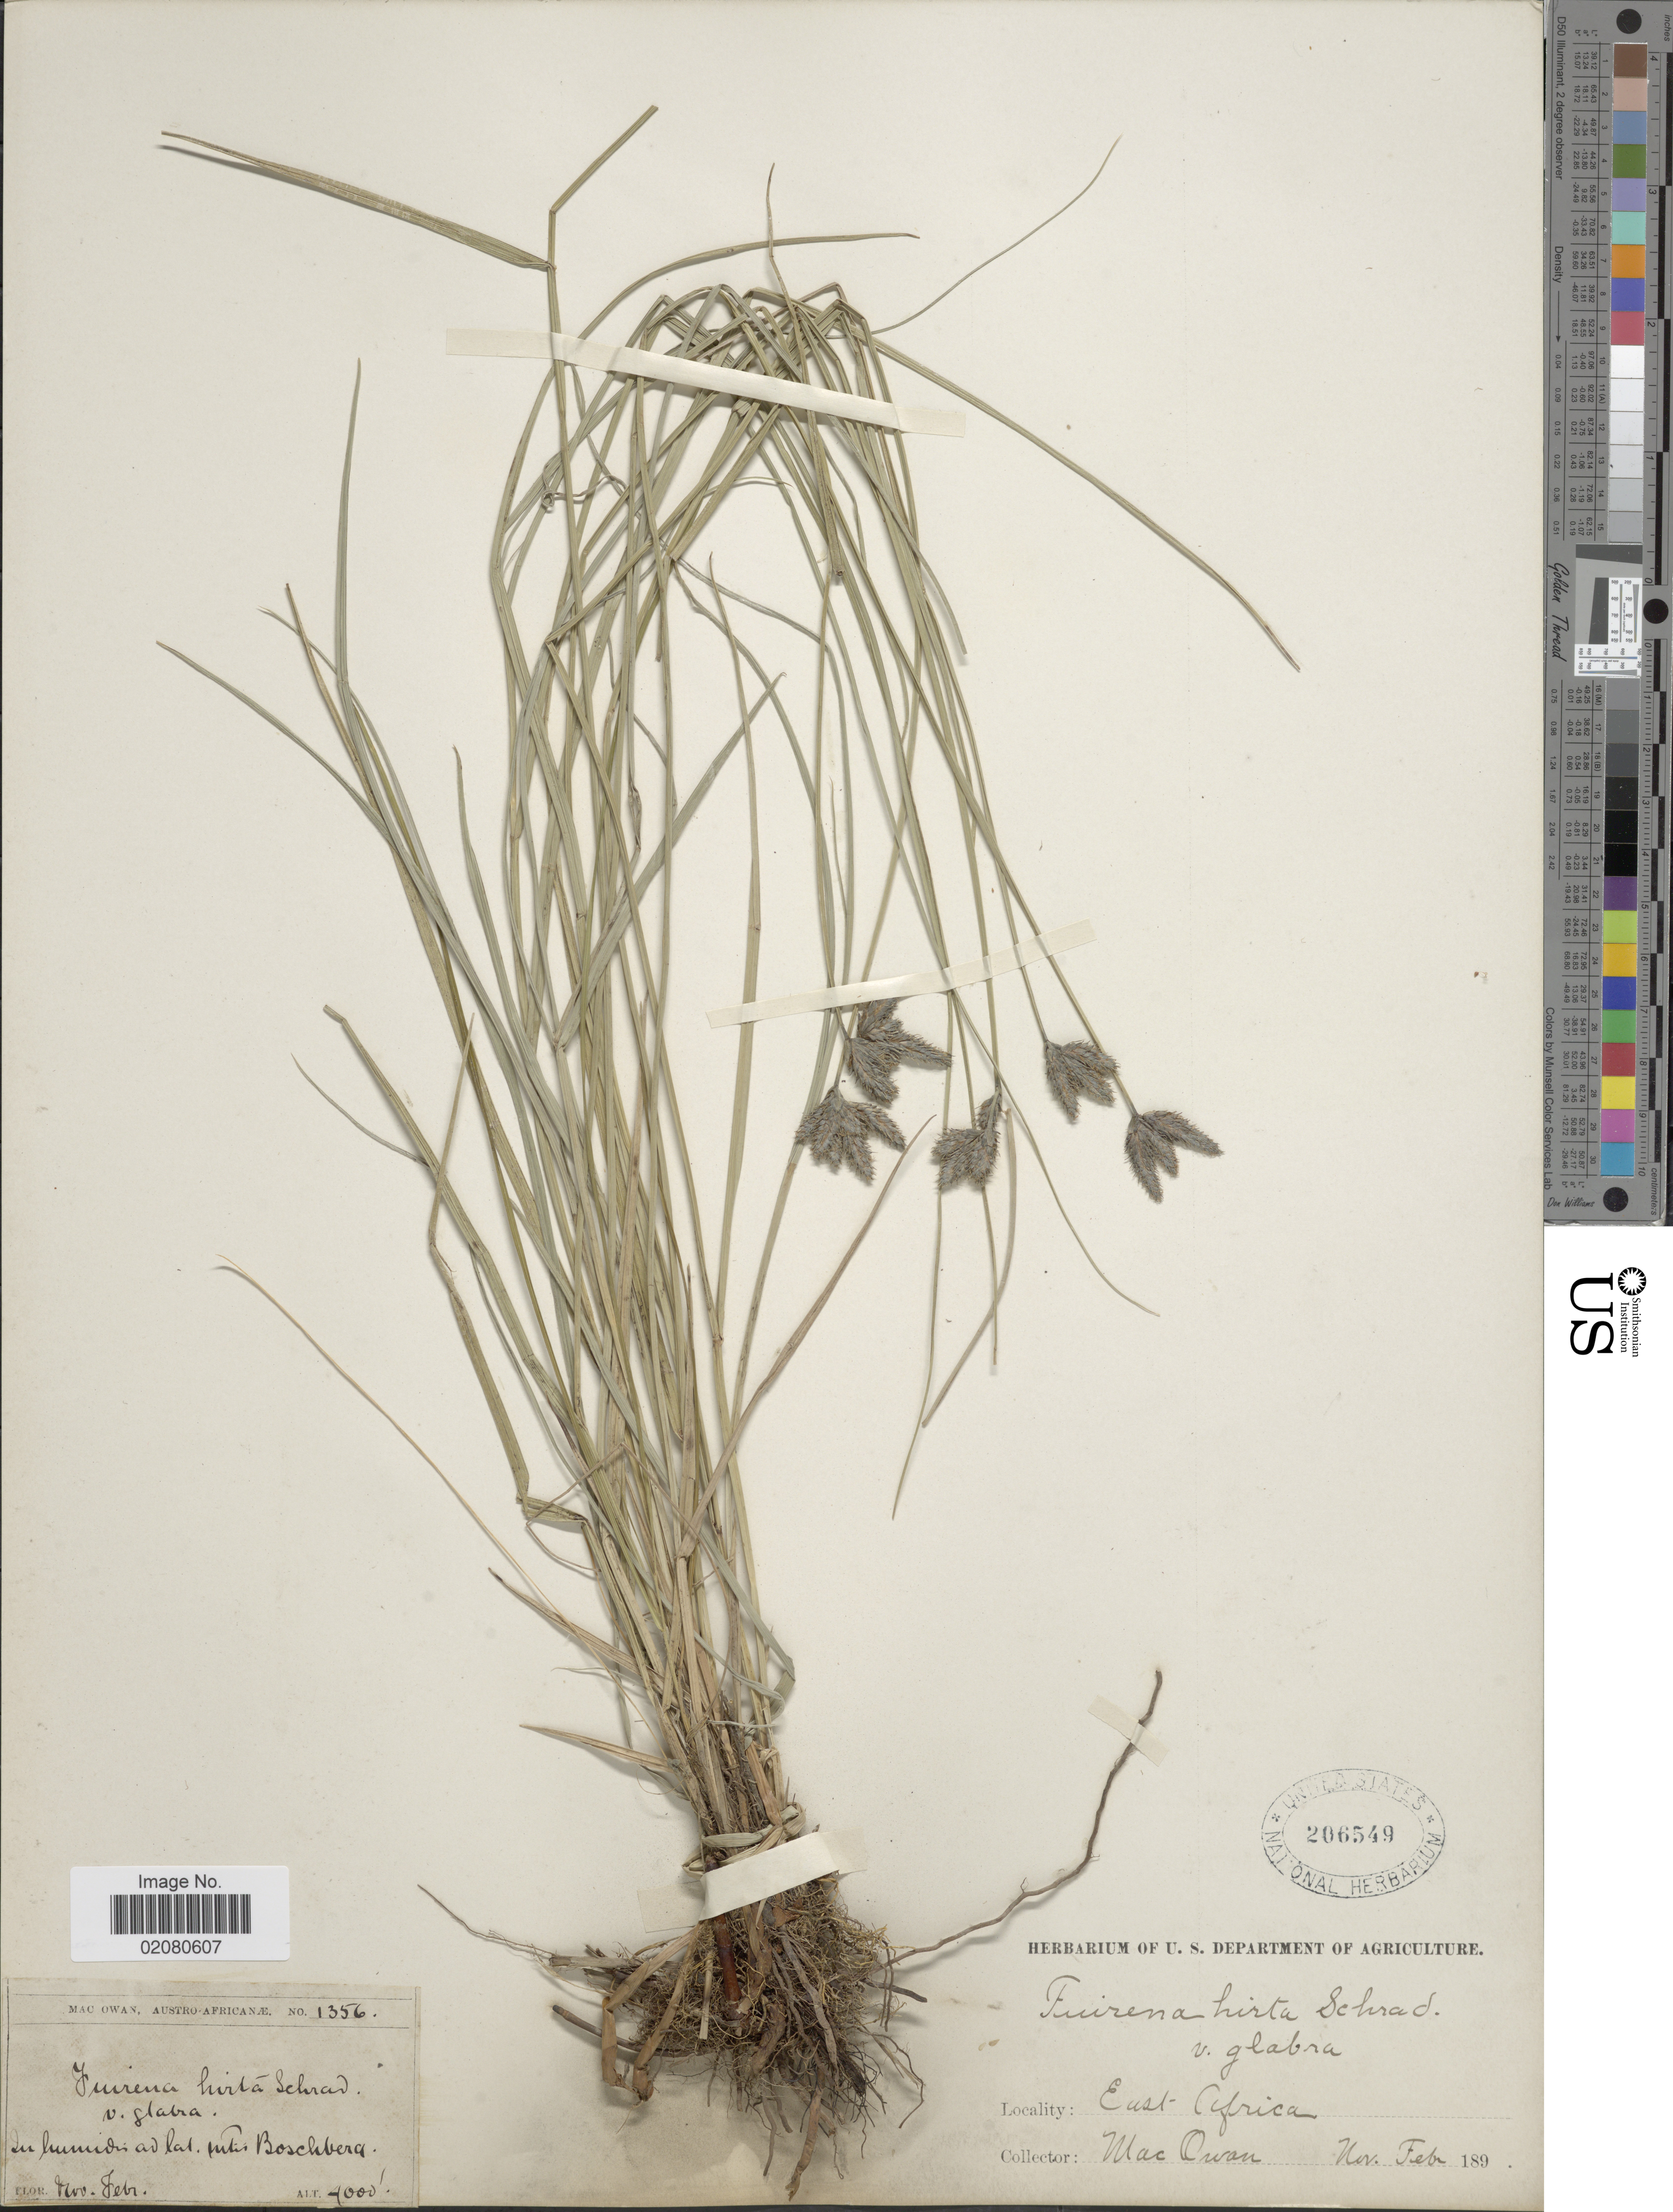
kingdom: Plantae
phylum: Tracheophyta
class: Liliopsida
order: Poales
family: Cyperaceae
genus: Fuirena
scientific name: Fuirena pubescens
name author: (Poir.) Kunth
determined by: Strong, Mark T., (BOT), Smithsonian Institution - National Museum of Natural History (UNITED STATES)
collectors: MacOwan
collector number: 1356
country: South Africa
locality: In humidis ad lat. Montis Boschberg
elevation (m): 1356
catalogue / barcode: US 206549